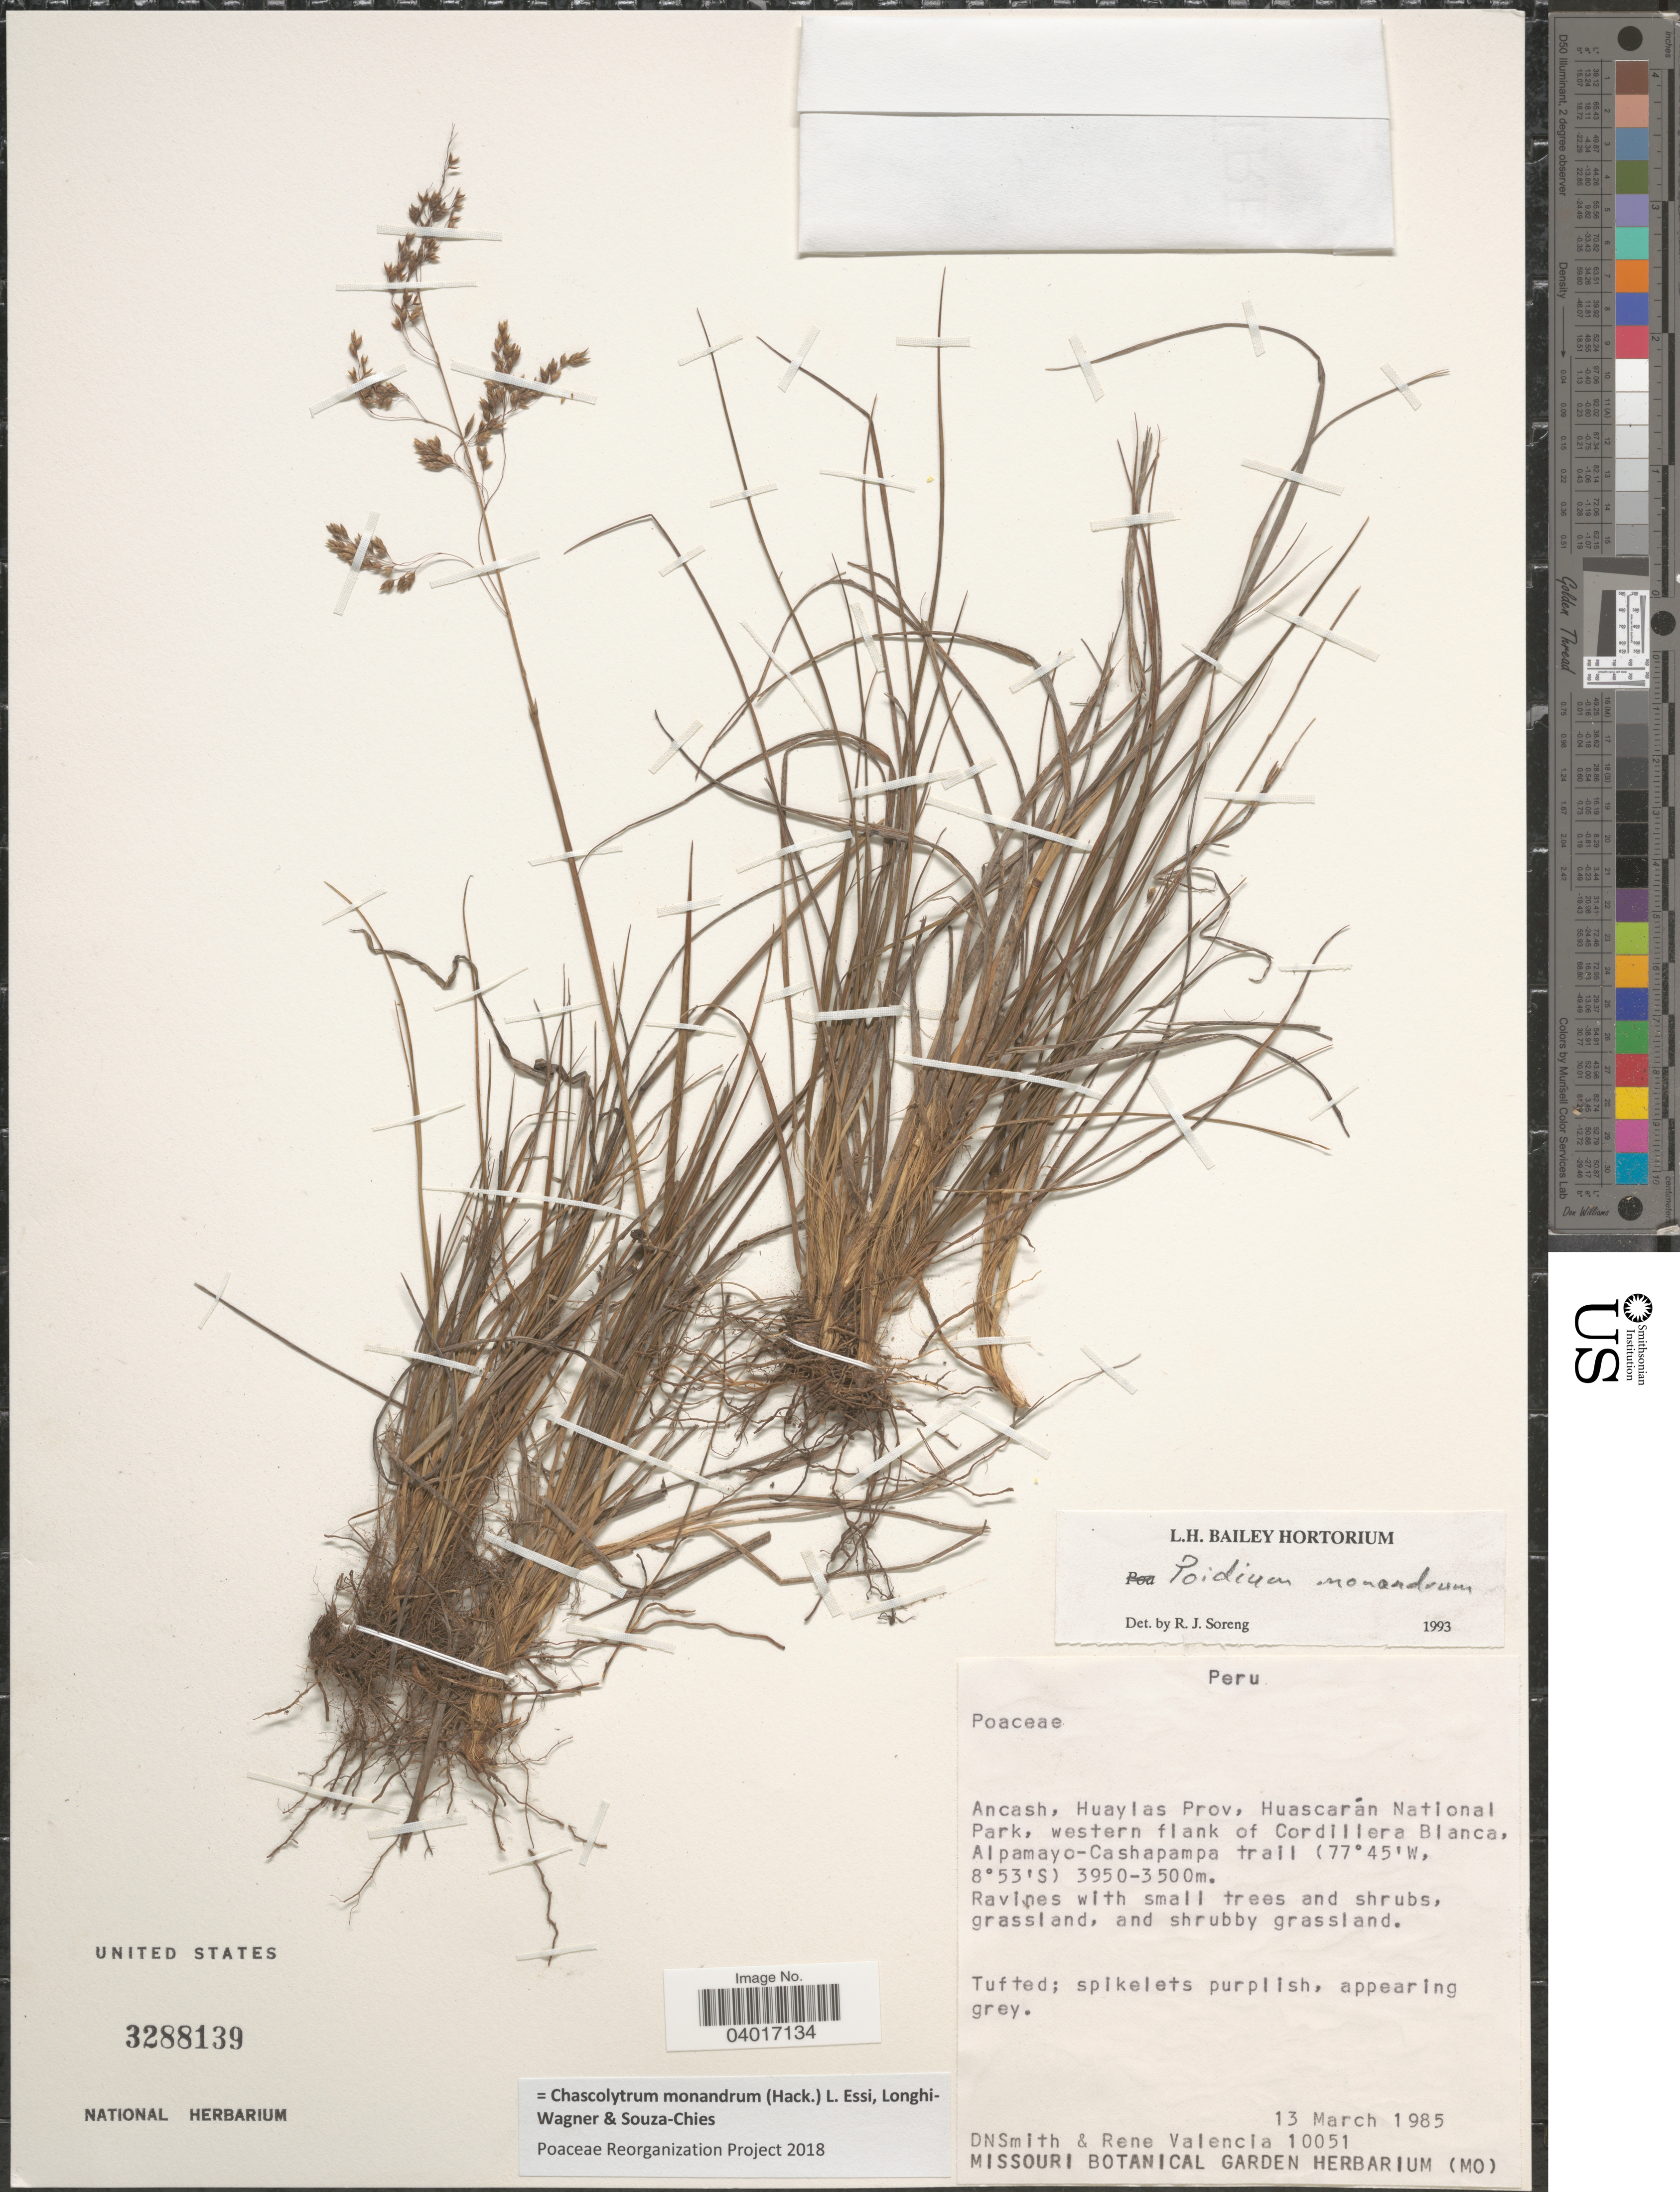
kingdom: Plantae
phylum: Tracheophyta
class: Liliopsida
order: Poales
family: Poaceae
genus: Chascolytrum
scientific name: Chascolytrum monandrum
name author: (Hack.) L. Essi et al.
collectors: D. Smith & R. Valencia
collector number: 10051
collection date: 1985-03-13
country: Peru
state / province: Ancash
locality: Huaylas Prov, Huascarán National Park, western flank of Cordillera Blanca. Alpamayo-Cashapampa trail.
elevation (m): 3500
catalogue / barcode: US 3288139